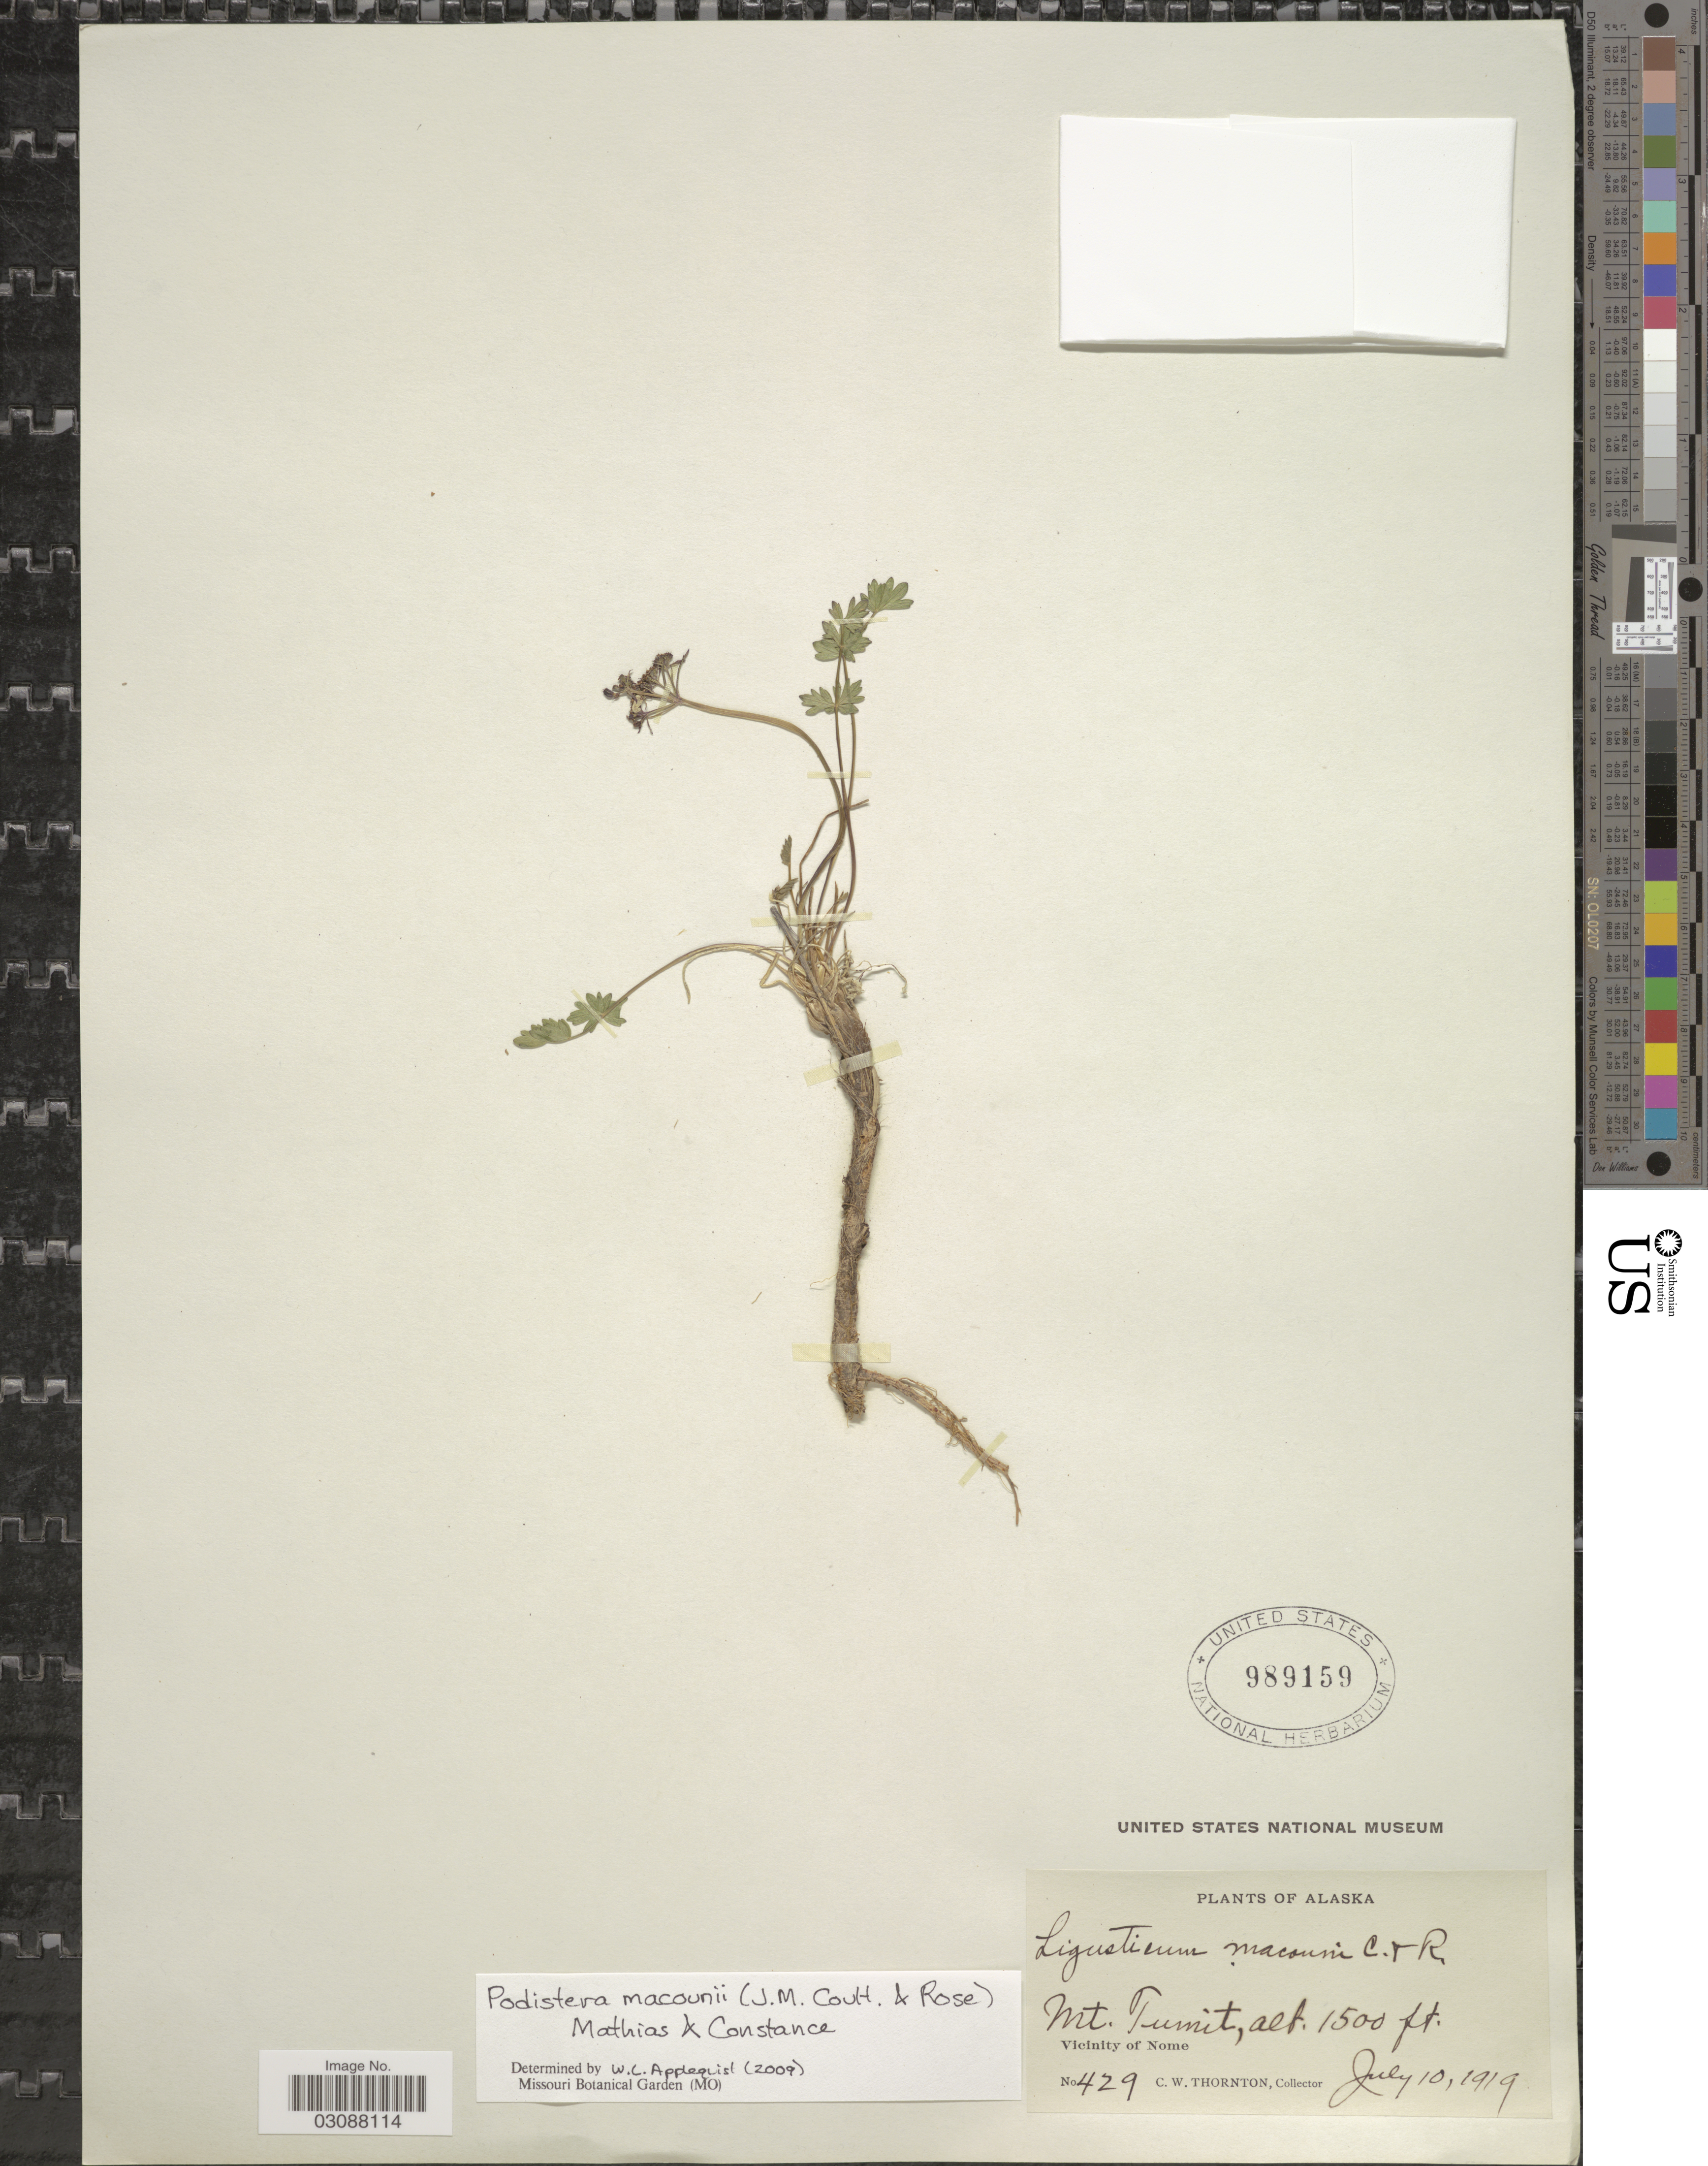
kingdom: Plantae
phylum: Tracheophyta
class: Magnoliopsida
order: Apiales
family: Apiaceae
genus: Podistera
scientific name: Podistera macounii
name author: (J.M. Coult. & Rose) Mathias & Constance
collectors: C. Thornton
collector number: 429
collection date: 1919-07-10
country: United States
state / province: Alaska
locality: Mt. Tumit. Vicinity of Nome.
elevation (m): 457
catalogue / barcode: US 989159